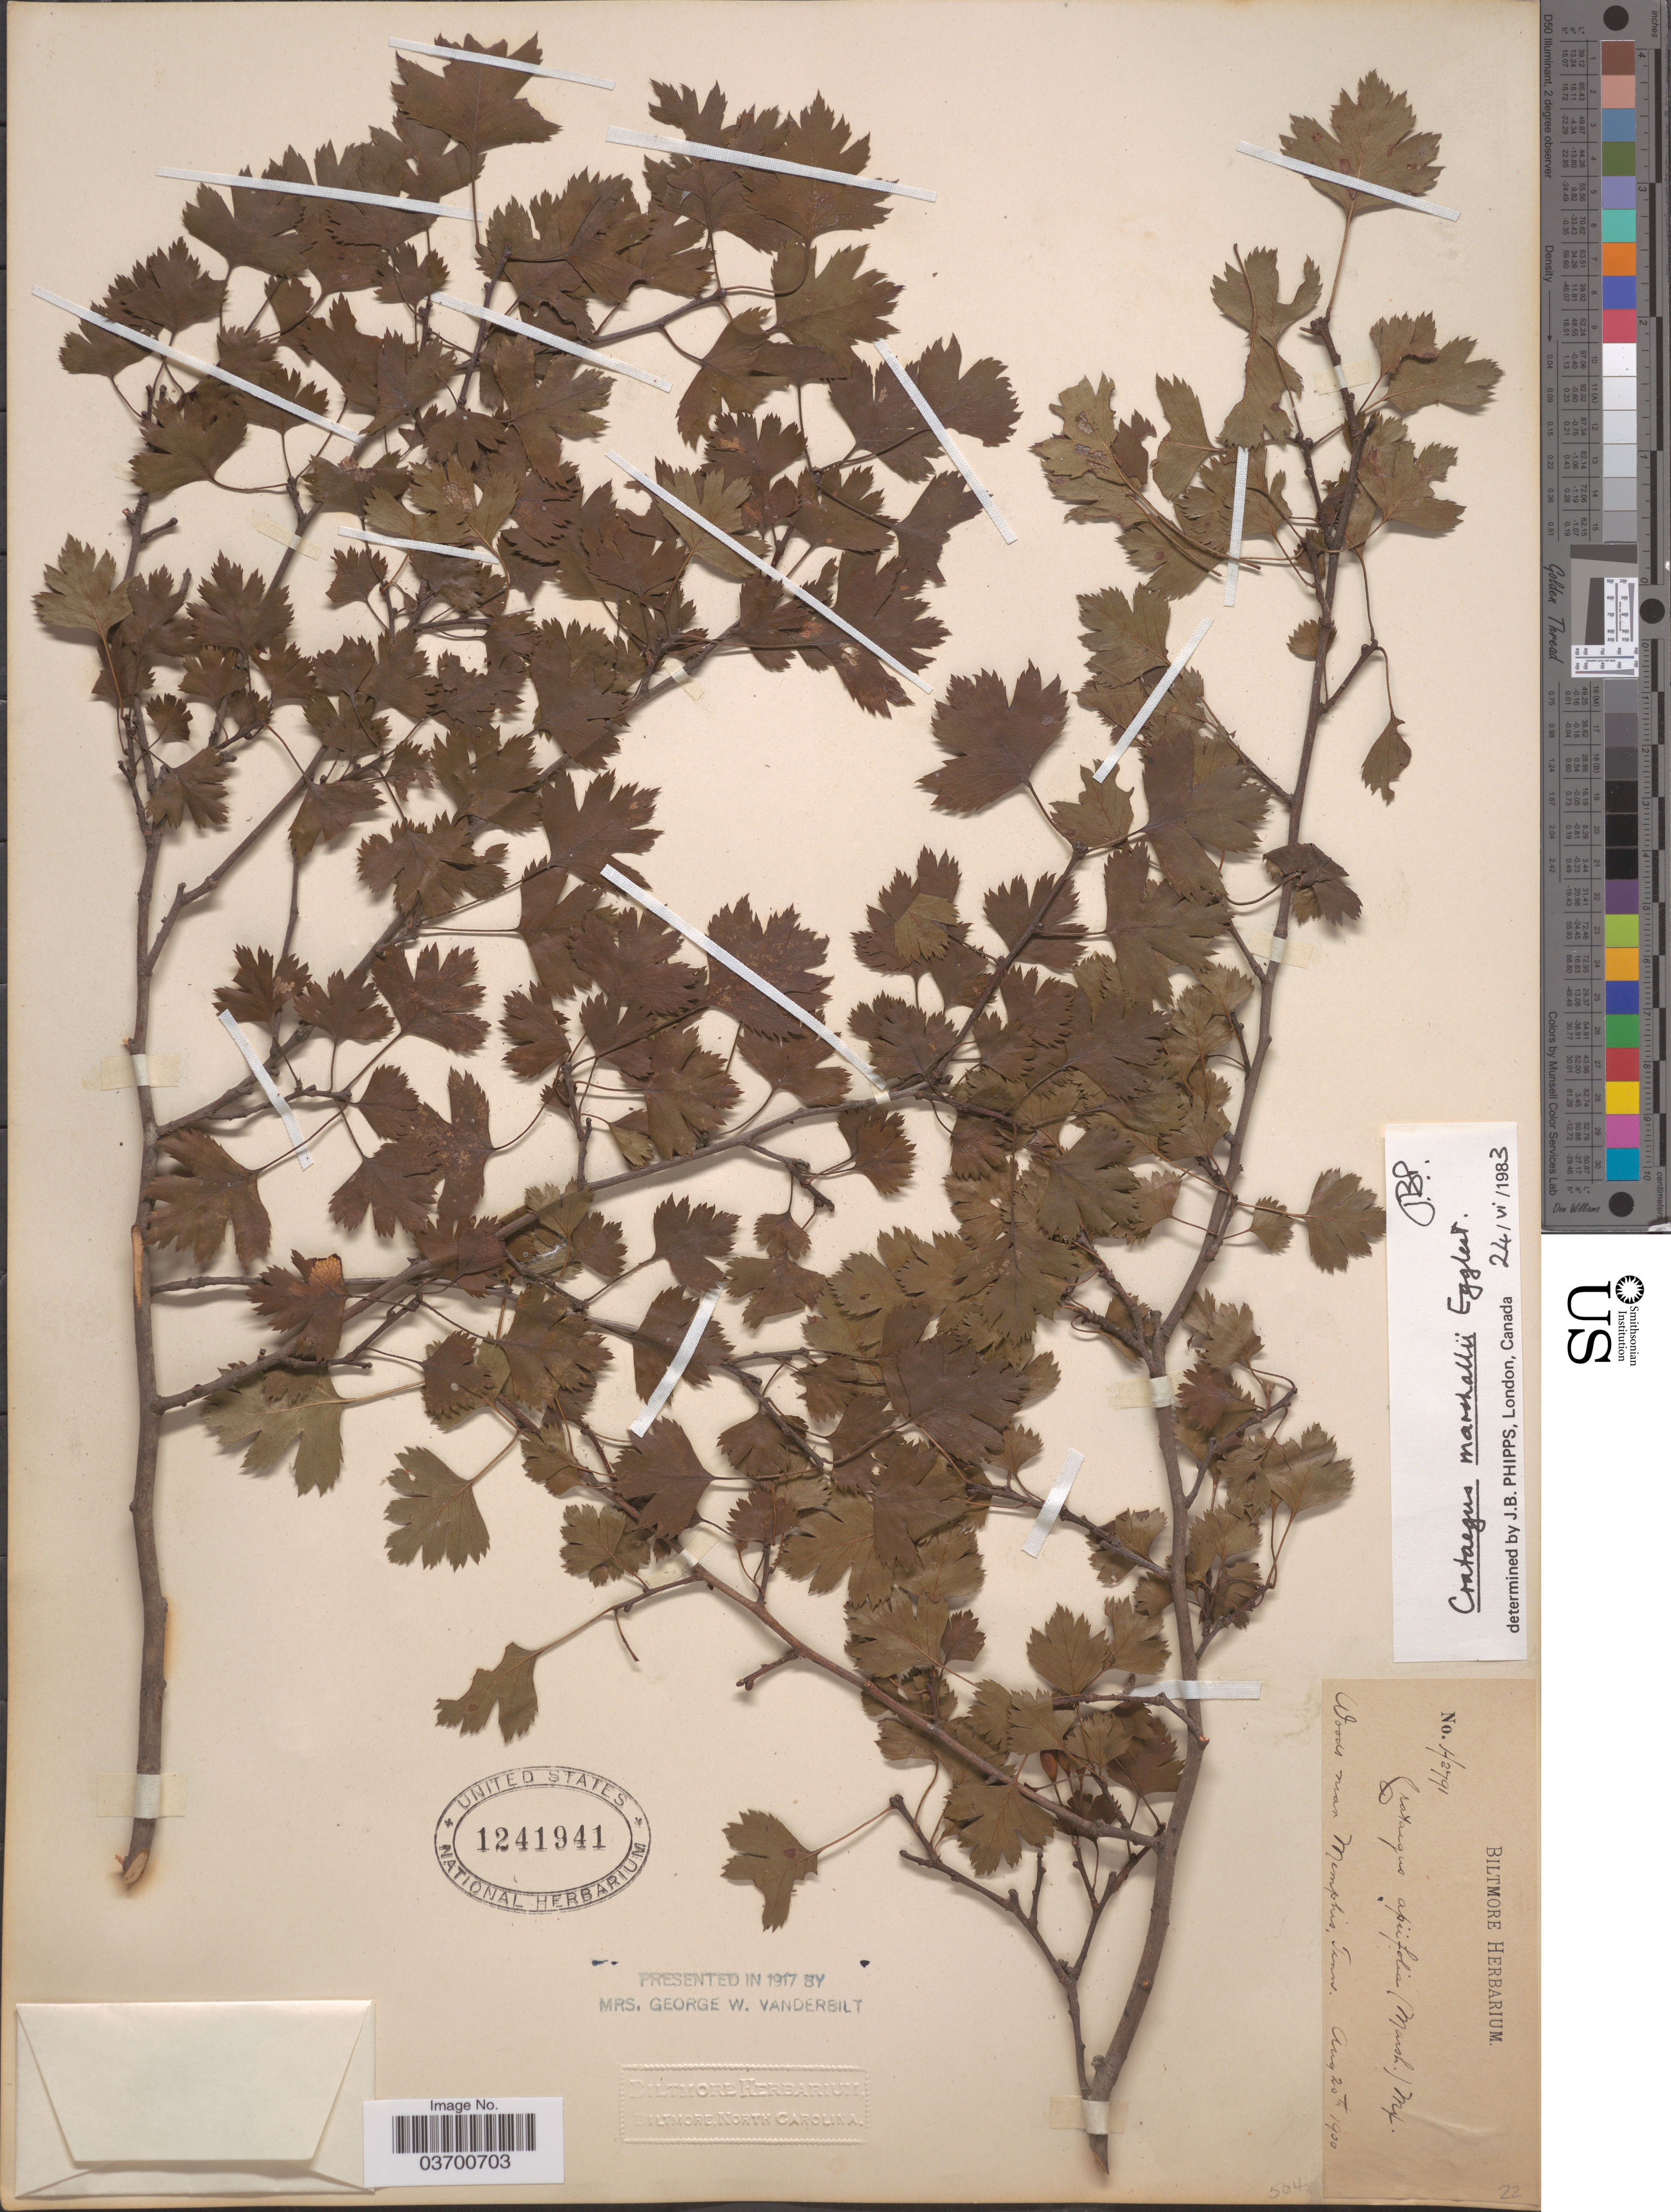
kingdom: Plantae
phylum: Tracheophyta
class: Magnoliopsida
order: Rosales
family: Rosaceae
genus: Crataegus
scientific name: Crataegus marshallii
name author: Eggl.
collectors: ex herb. Biltmore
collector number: H2791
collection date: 1900-08-20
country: United States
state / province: Tennessee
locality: Woods near Memphis.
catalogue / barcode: US 1241941